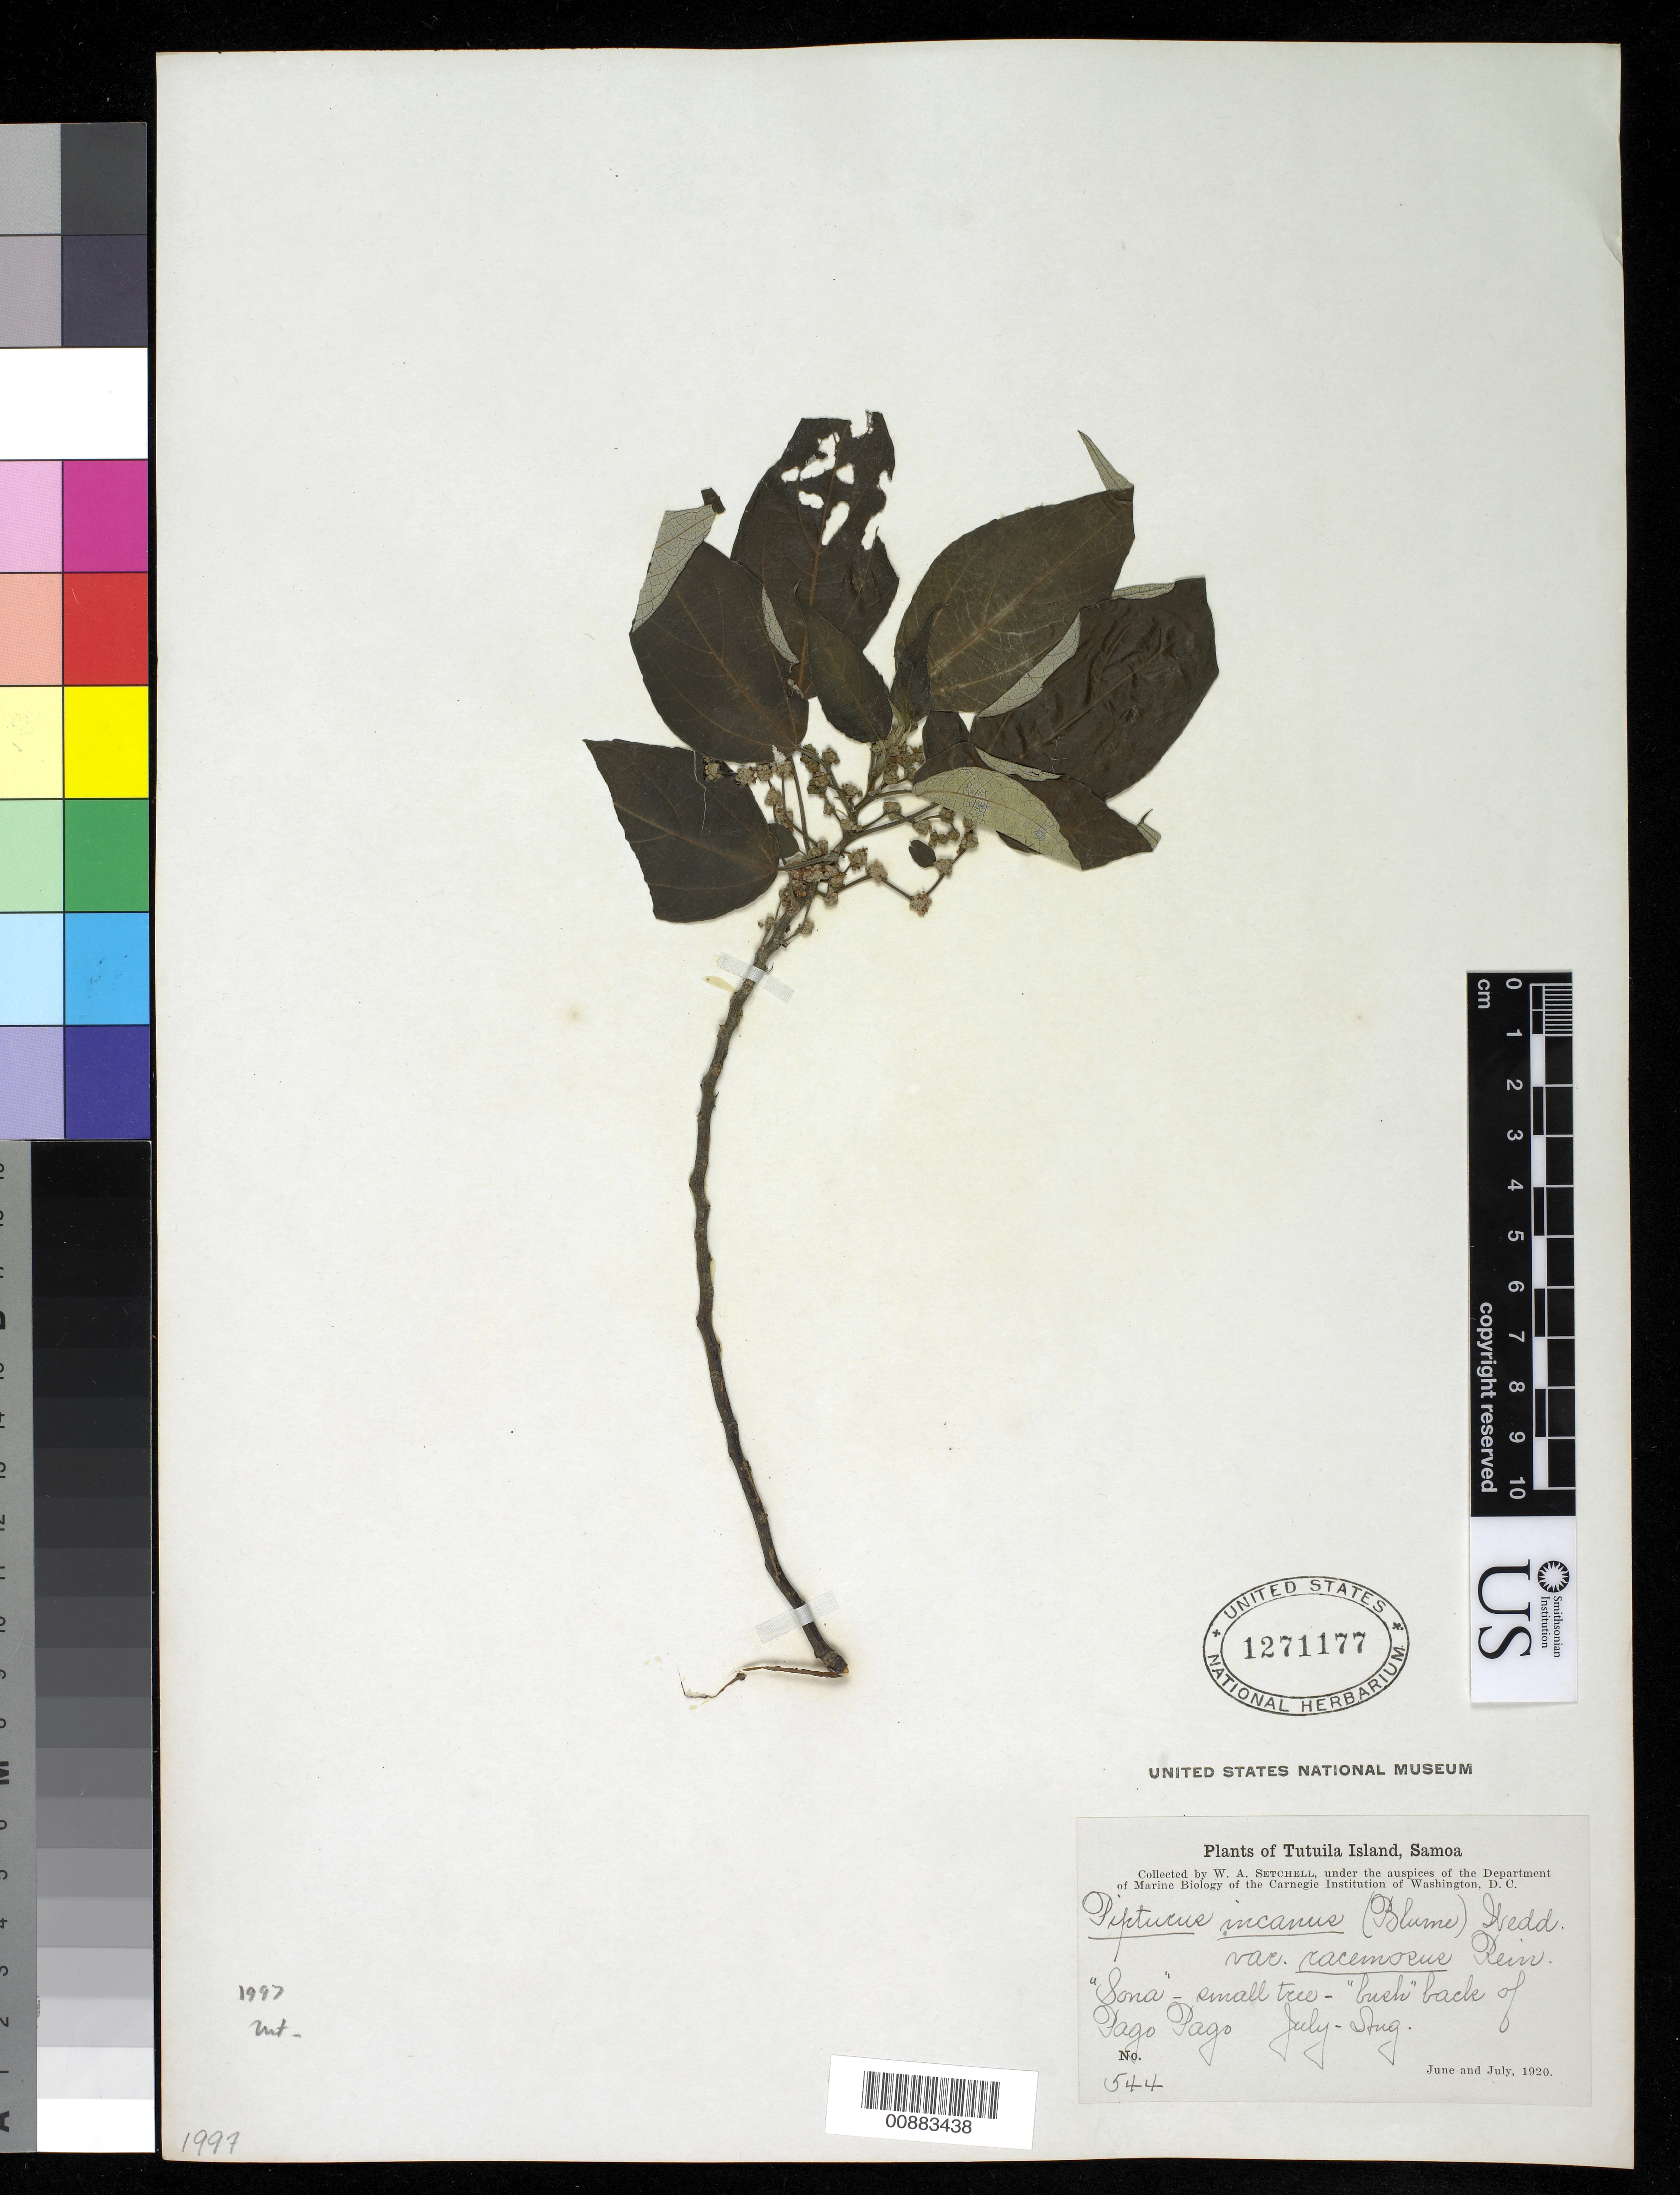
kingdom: Plantae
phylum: Tracheophyta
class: Magnoliopsida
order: Rosales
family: Urticaceae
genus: Pipturus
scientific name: Pipturus incanus var. racemosus Reinecke, ined.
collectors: W. Setchell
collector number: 544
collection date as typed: Jul 1920 to Aug 1920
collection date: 1920-07/1920-08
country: American Samoa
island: Tutua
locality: Pago Pago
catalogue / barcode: US 1271177